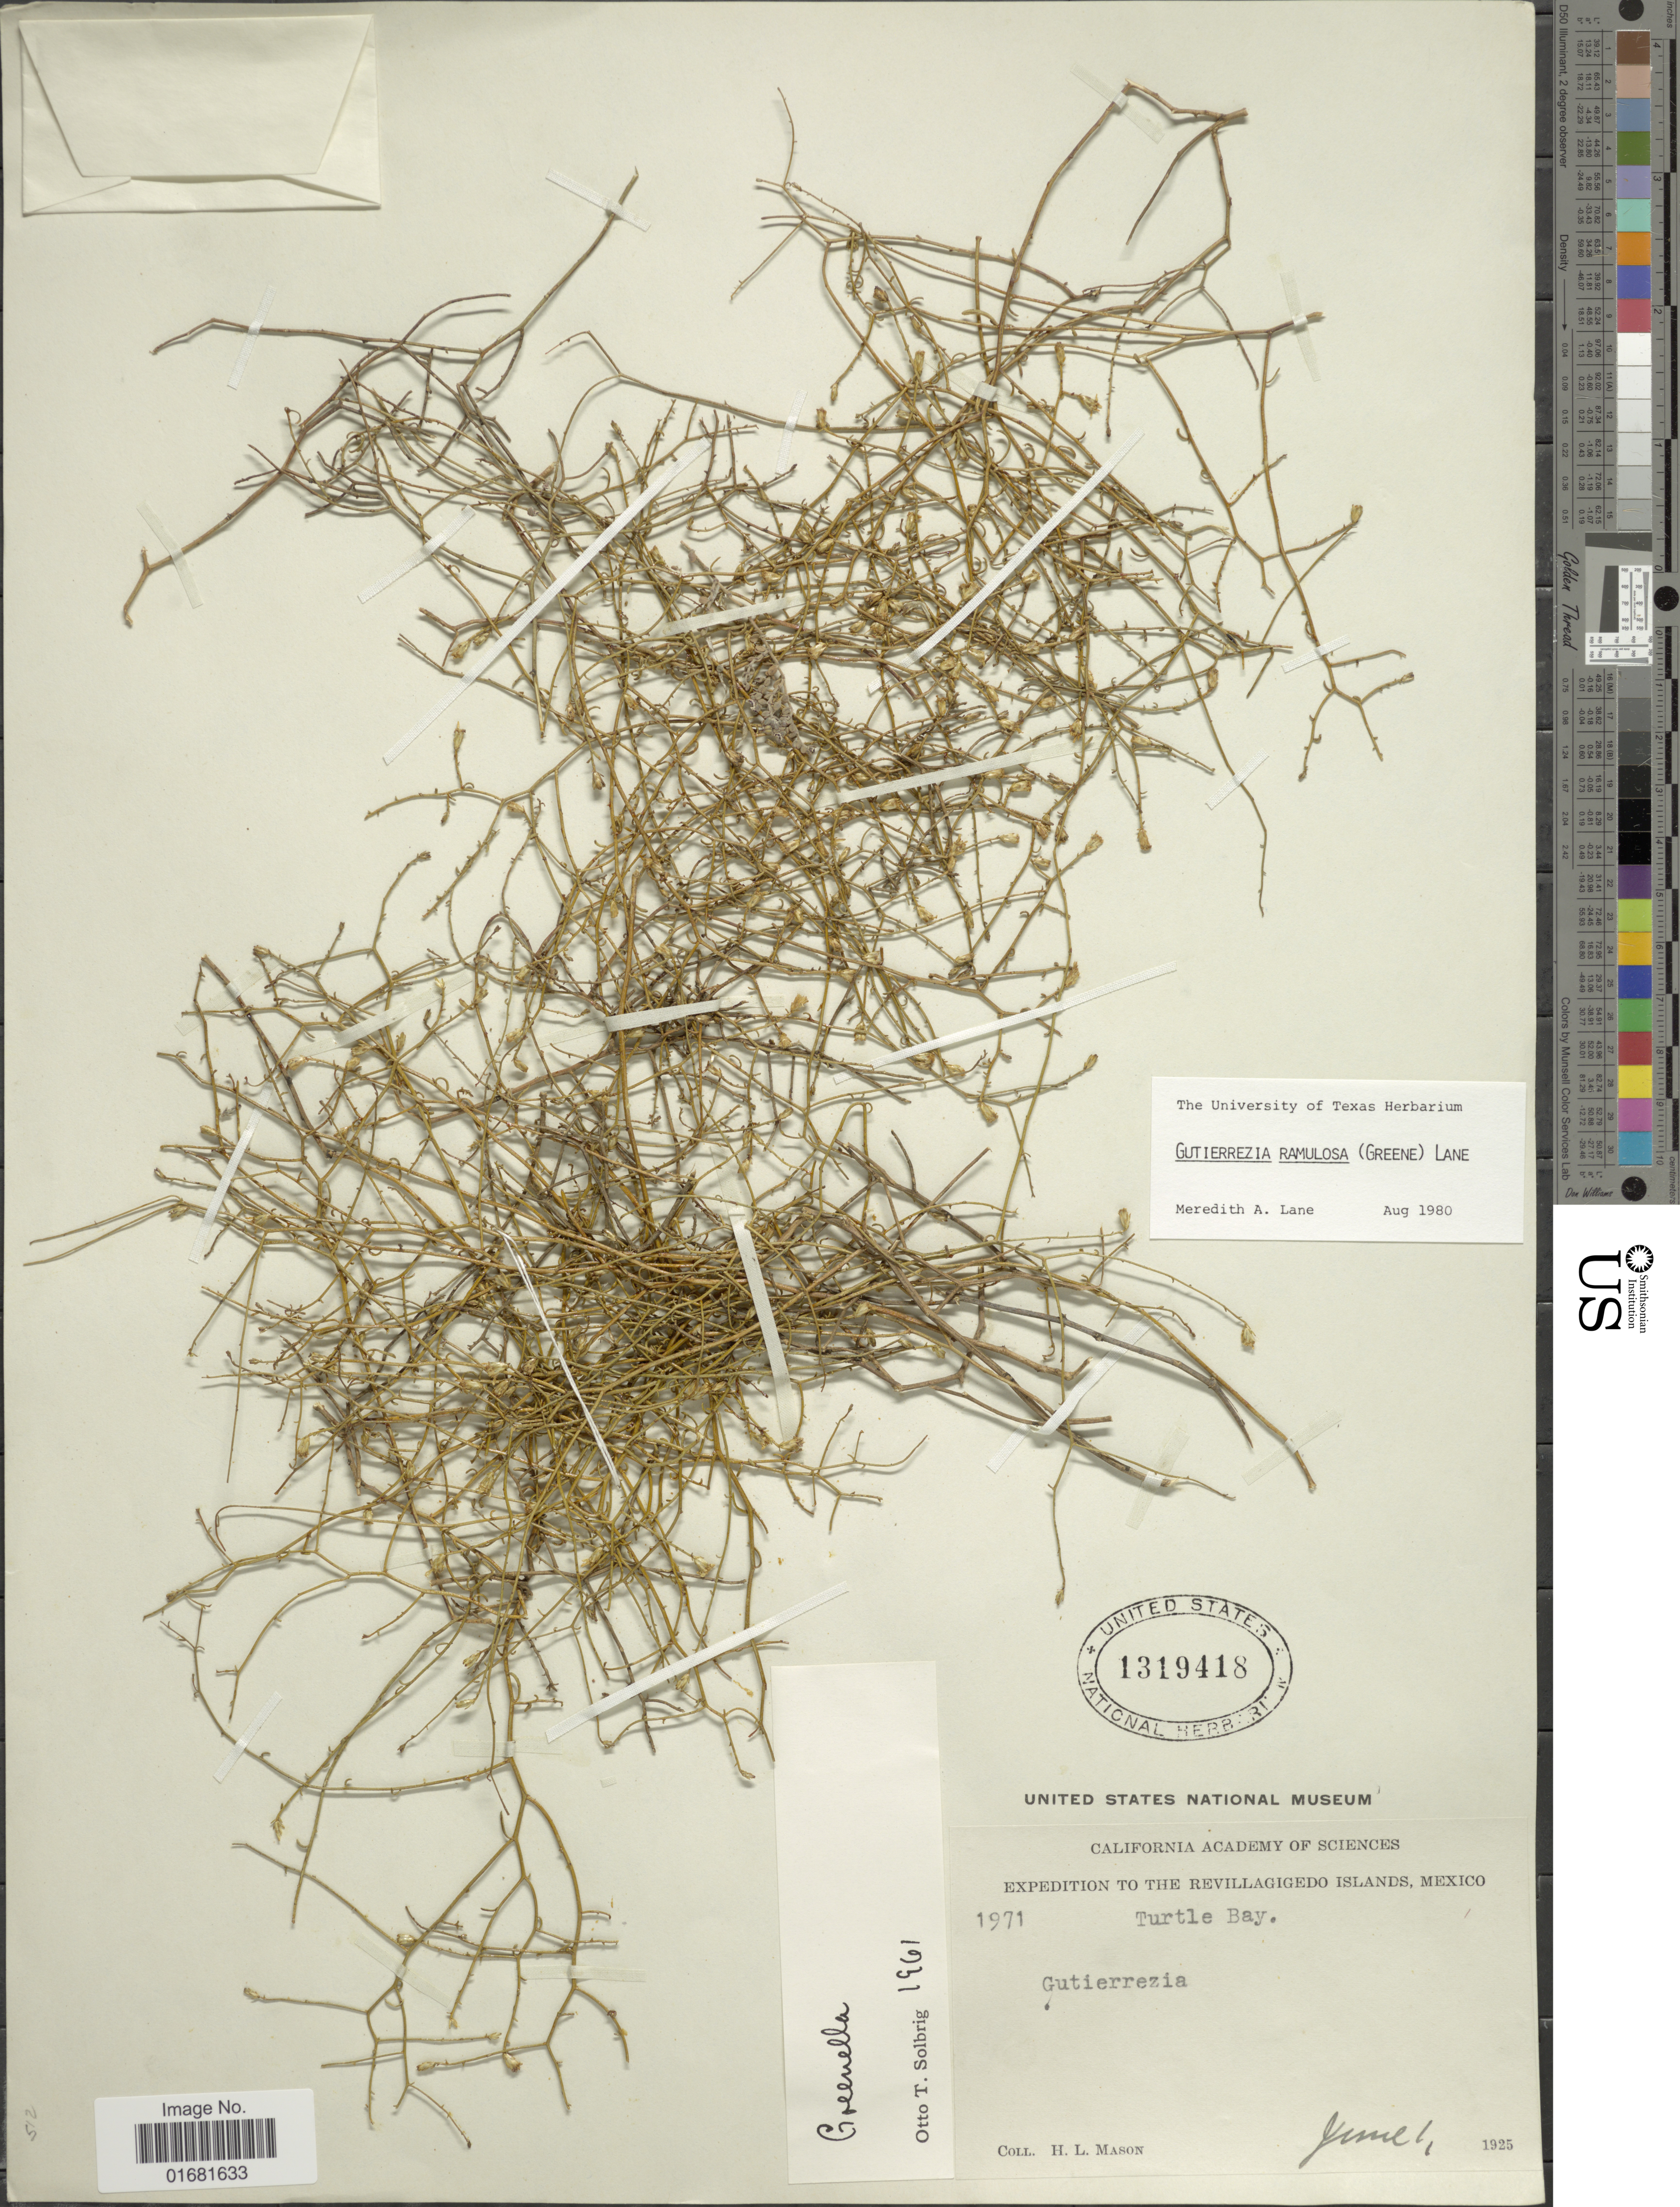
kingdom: Plantae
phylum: Tracheophyta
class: Magnoliopsida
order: Asterales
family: Asteraceae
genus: Gutierrezia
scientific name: Gutierrezia ramulosa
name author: (Greene) M.A. Lane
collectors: H. L. Mason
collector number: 1971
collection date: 1925-06-01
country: Mexico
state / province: Colima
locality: Revillagigedo islands. Turtle Bay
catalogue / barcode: US 1319418